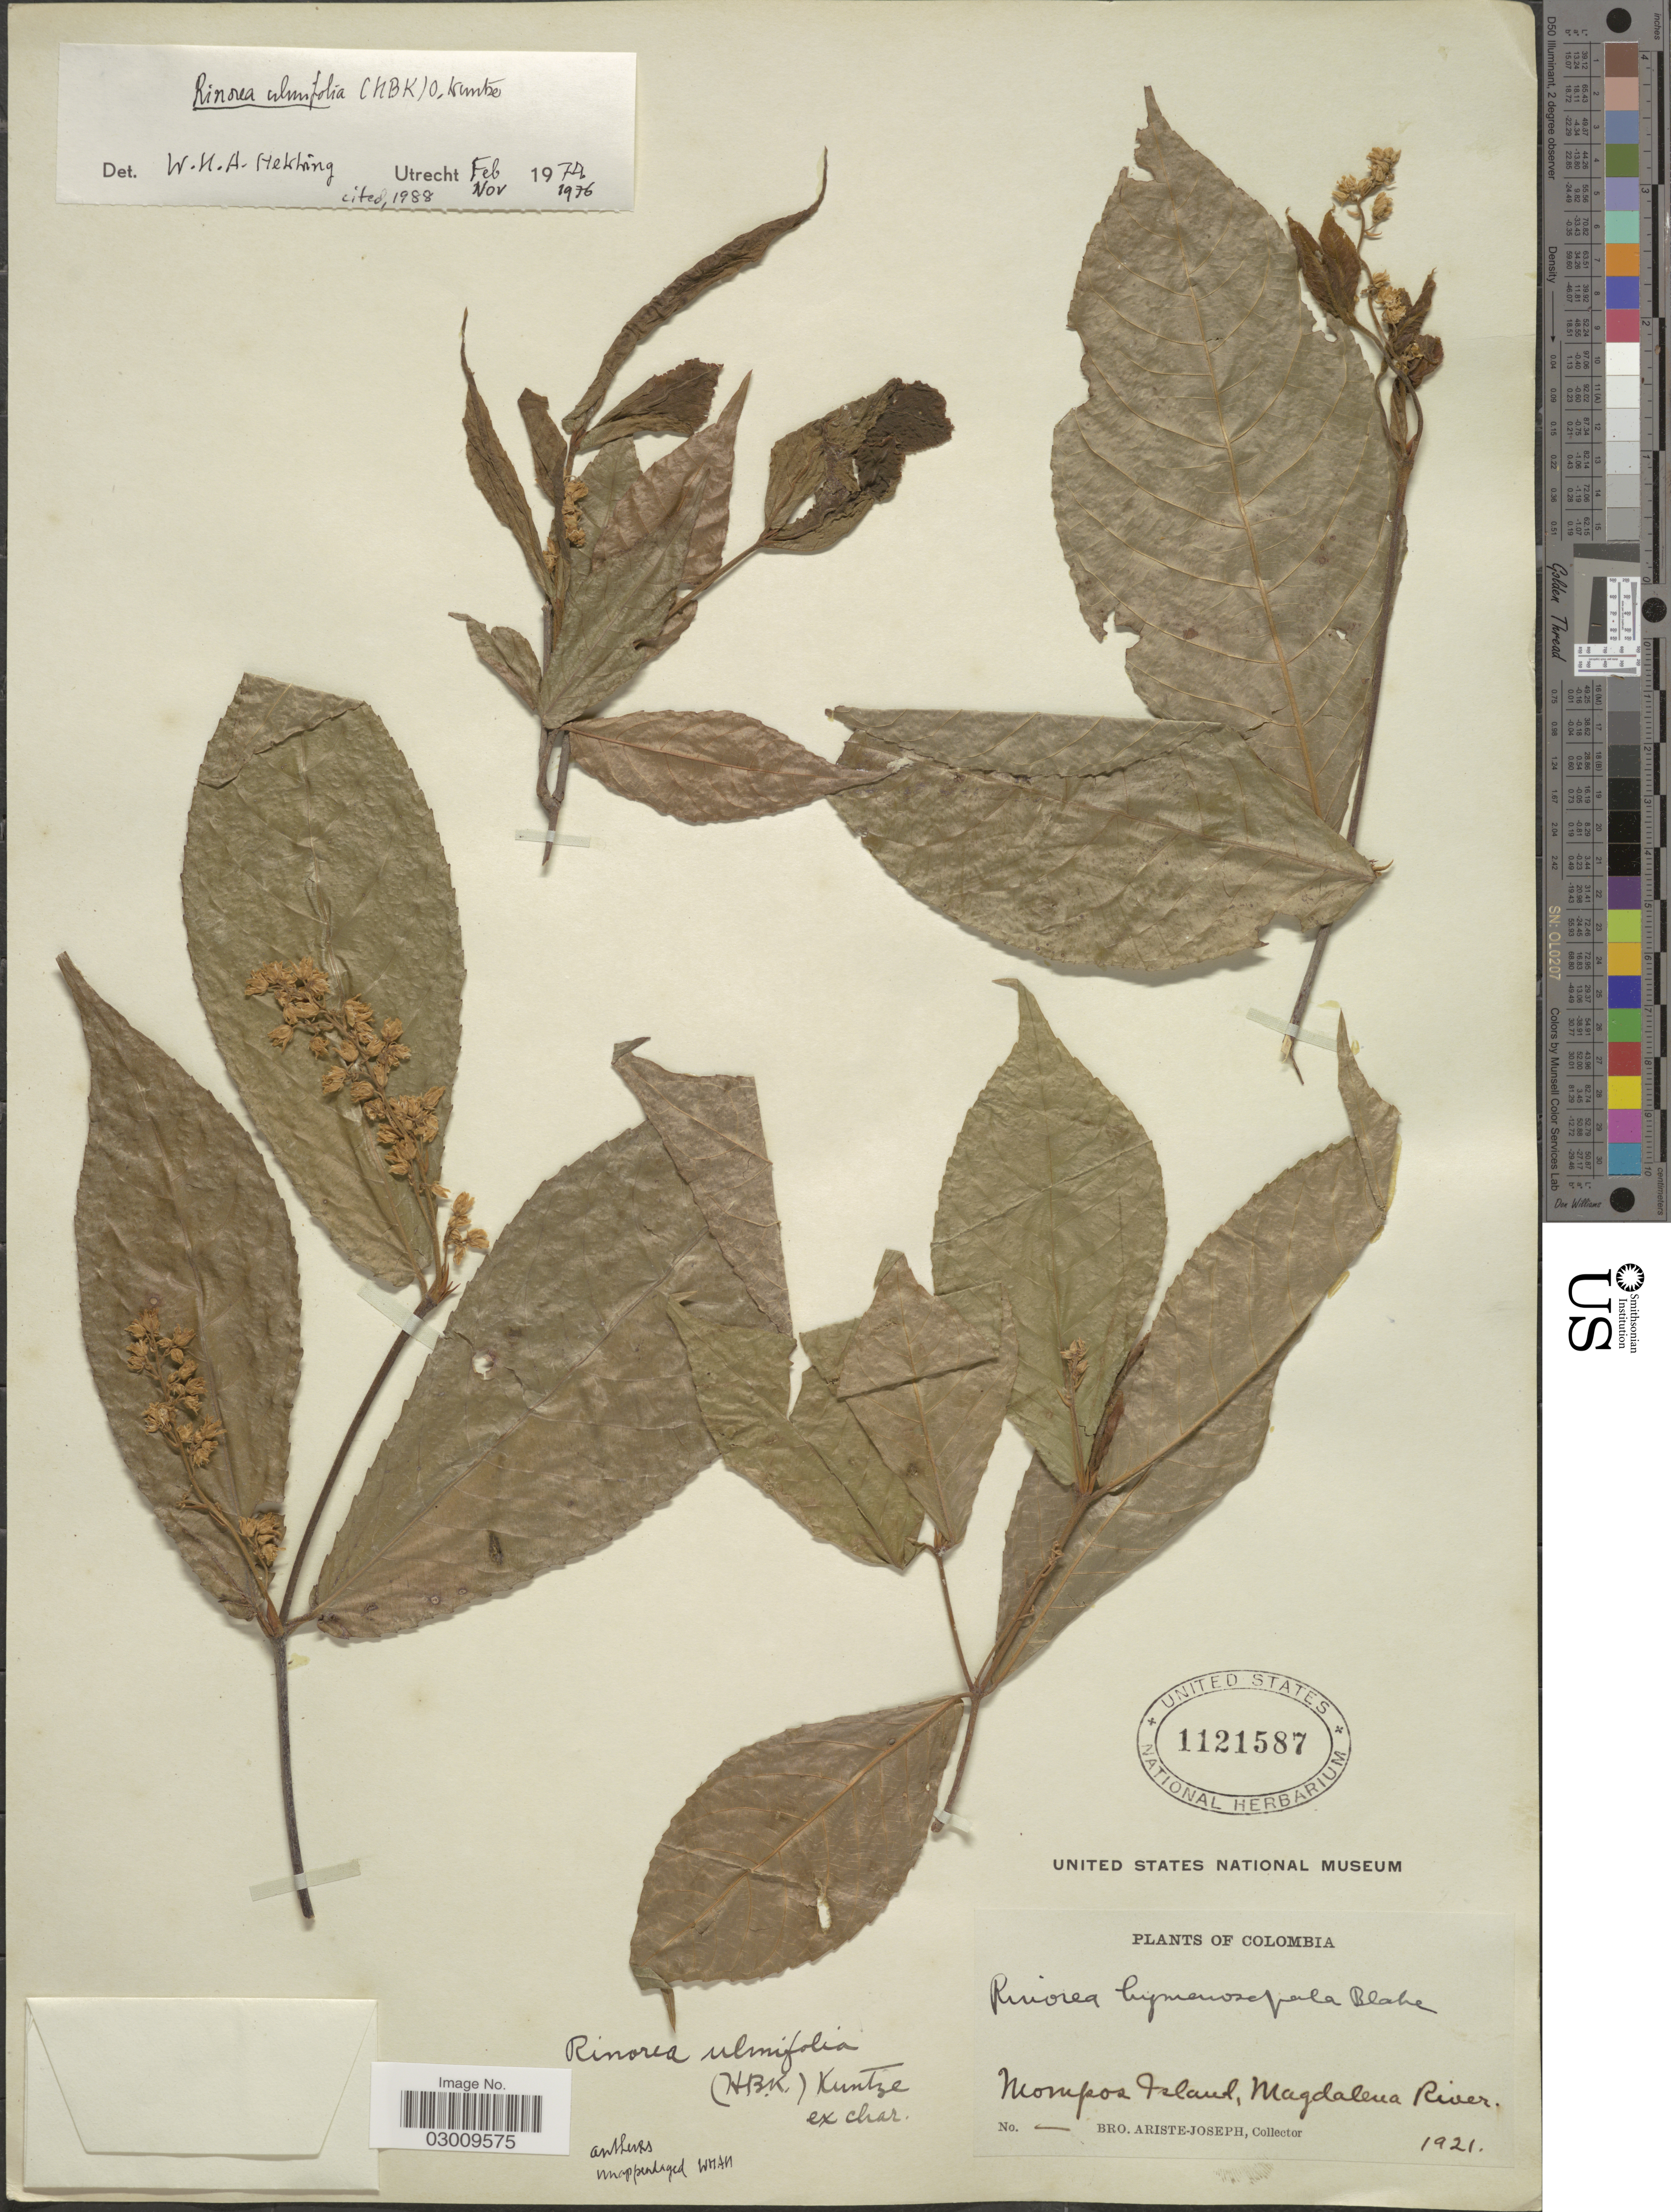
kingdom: Plantae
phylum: Tracheophyta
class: Magnoliopsida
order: Malpighiales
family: Violaceae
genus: Rinorea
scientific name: Rinorea ulmifolia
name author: Kuntze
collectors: Bro. Ariste-Joseph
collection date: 1921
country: Colombia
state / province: Magdalena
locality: Momposa Island, Magdalena River.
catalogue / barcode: US 1121587